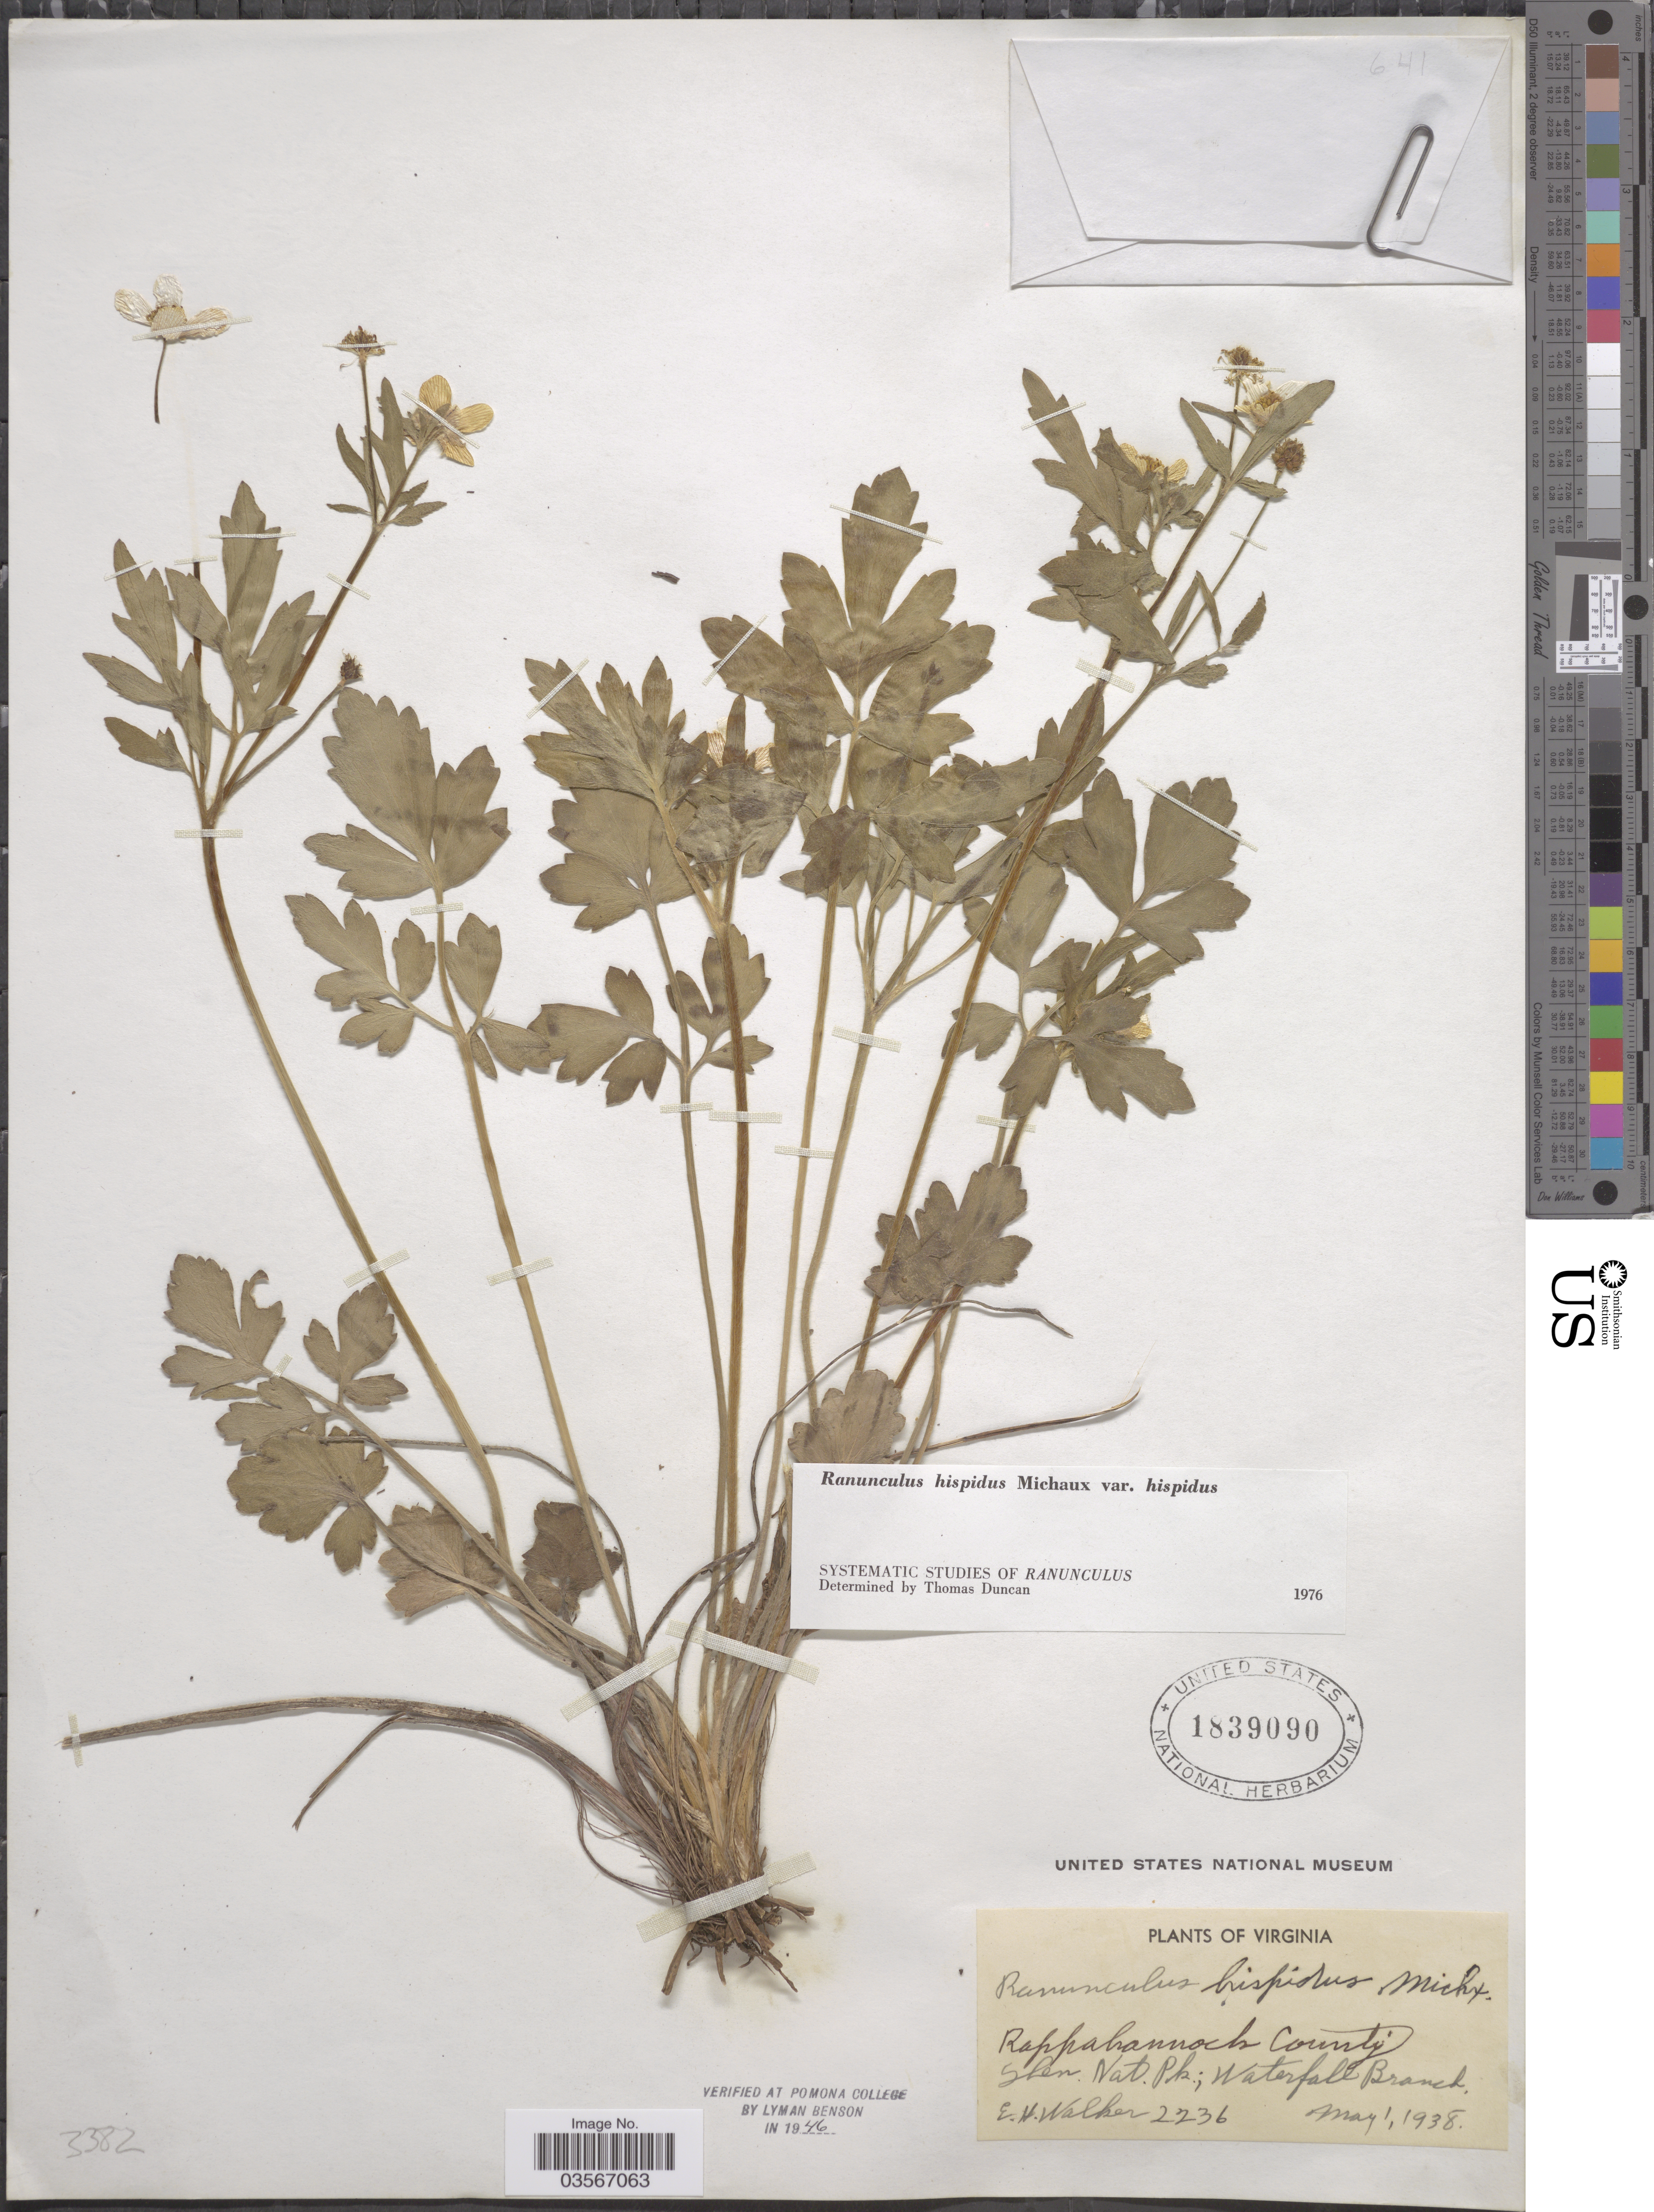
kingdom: Plantae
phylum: Tracheophyta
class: Magnoliopsida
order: Ranunculales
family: Ranunculaceae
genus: Ranunculus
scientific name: Ranunculus hispidus var. hispidus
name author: Michx.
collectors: E. H. Walker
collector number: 2236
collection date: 1938-05-01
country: United States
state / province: Virginia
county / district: Rappahannock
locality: Shen. Nat. Pk.; Waterfall Branch.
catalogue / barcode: US 1839090